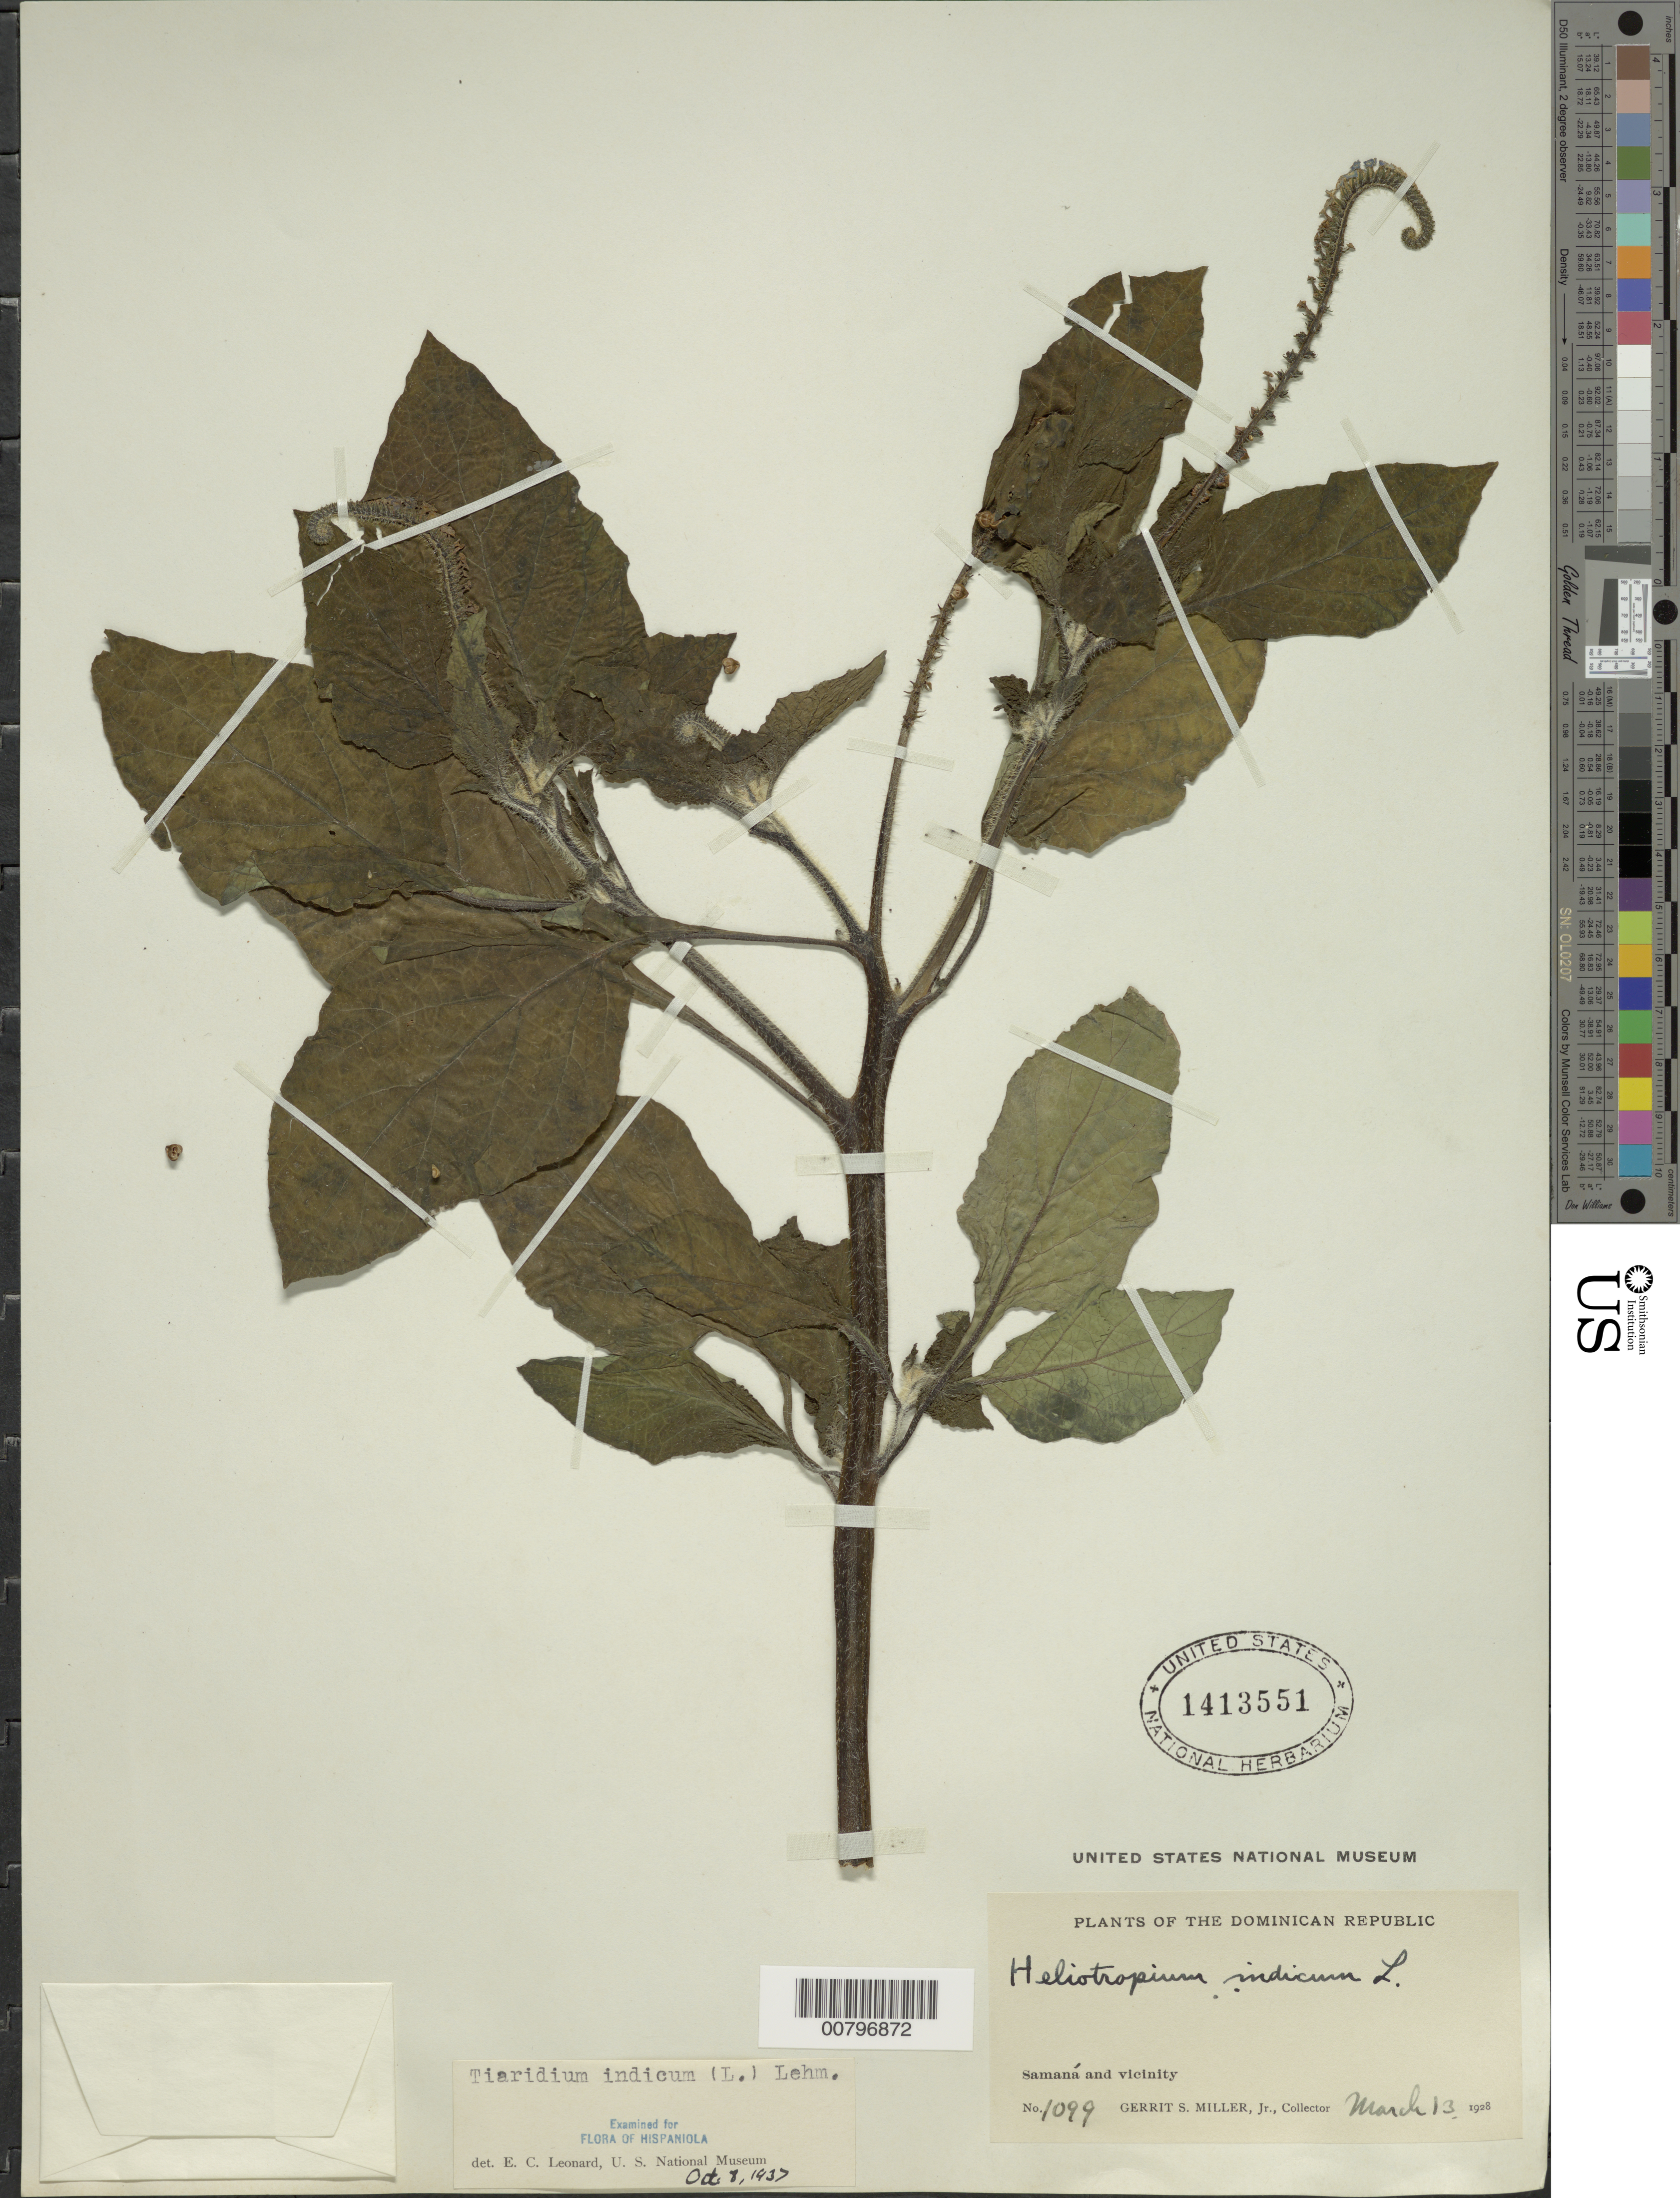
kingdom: Plantae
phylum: Tracheophyta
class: Magnoliopsida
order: Boraginales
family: Heliotropiaceae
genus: Heliotropium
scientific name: Heliotropium indicum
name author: L.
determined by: Leonard, Emery C., (US)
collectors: G. S. Miller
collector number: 1099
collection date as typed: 13 Mar 1928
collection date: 1928-03-13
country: Dominican Republic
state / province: Samana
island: Hispaniola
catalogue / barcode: US 1413551